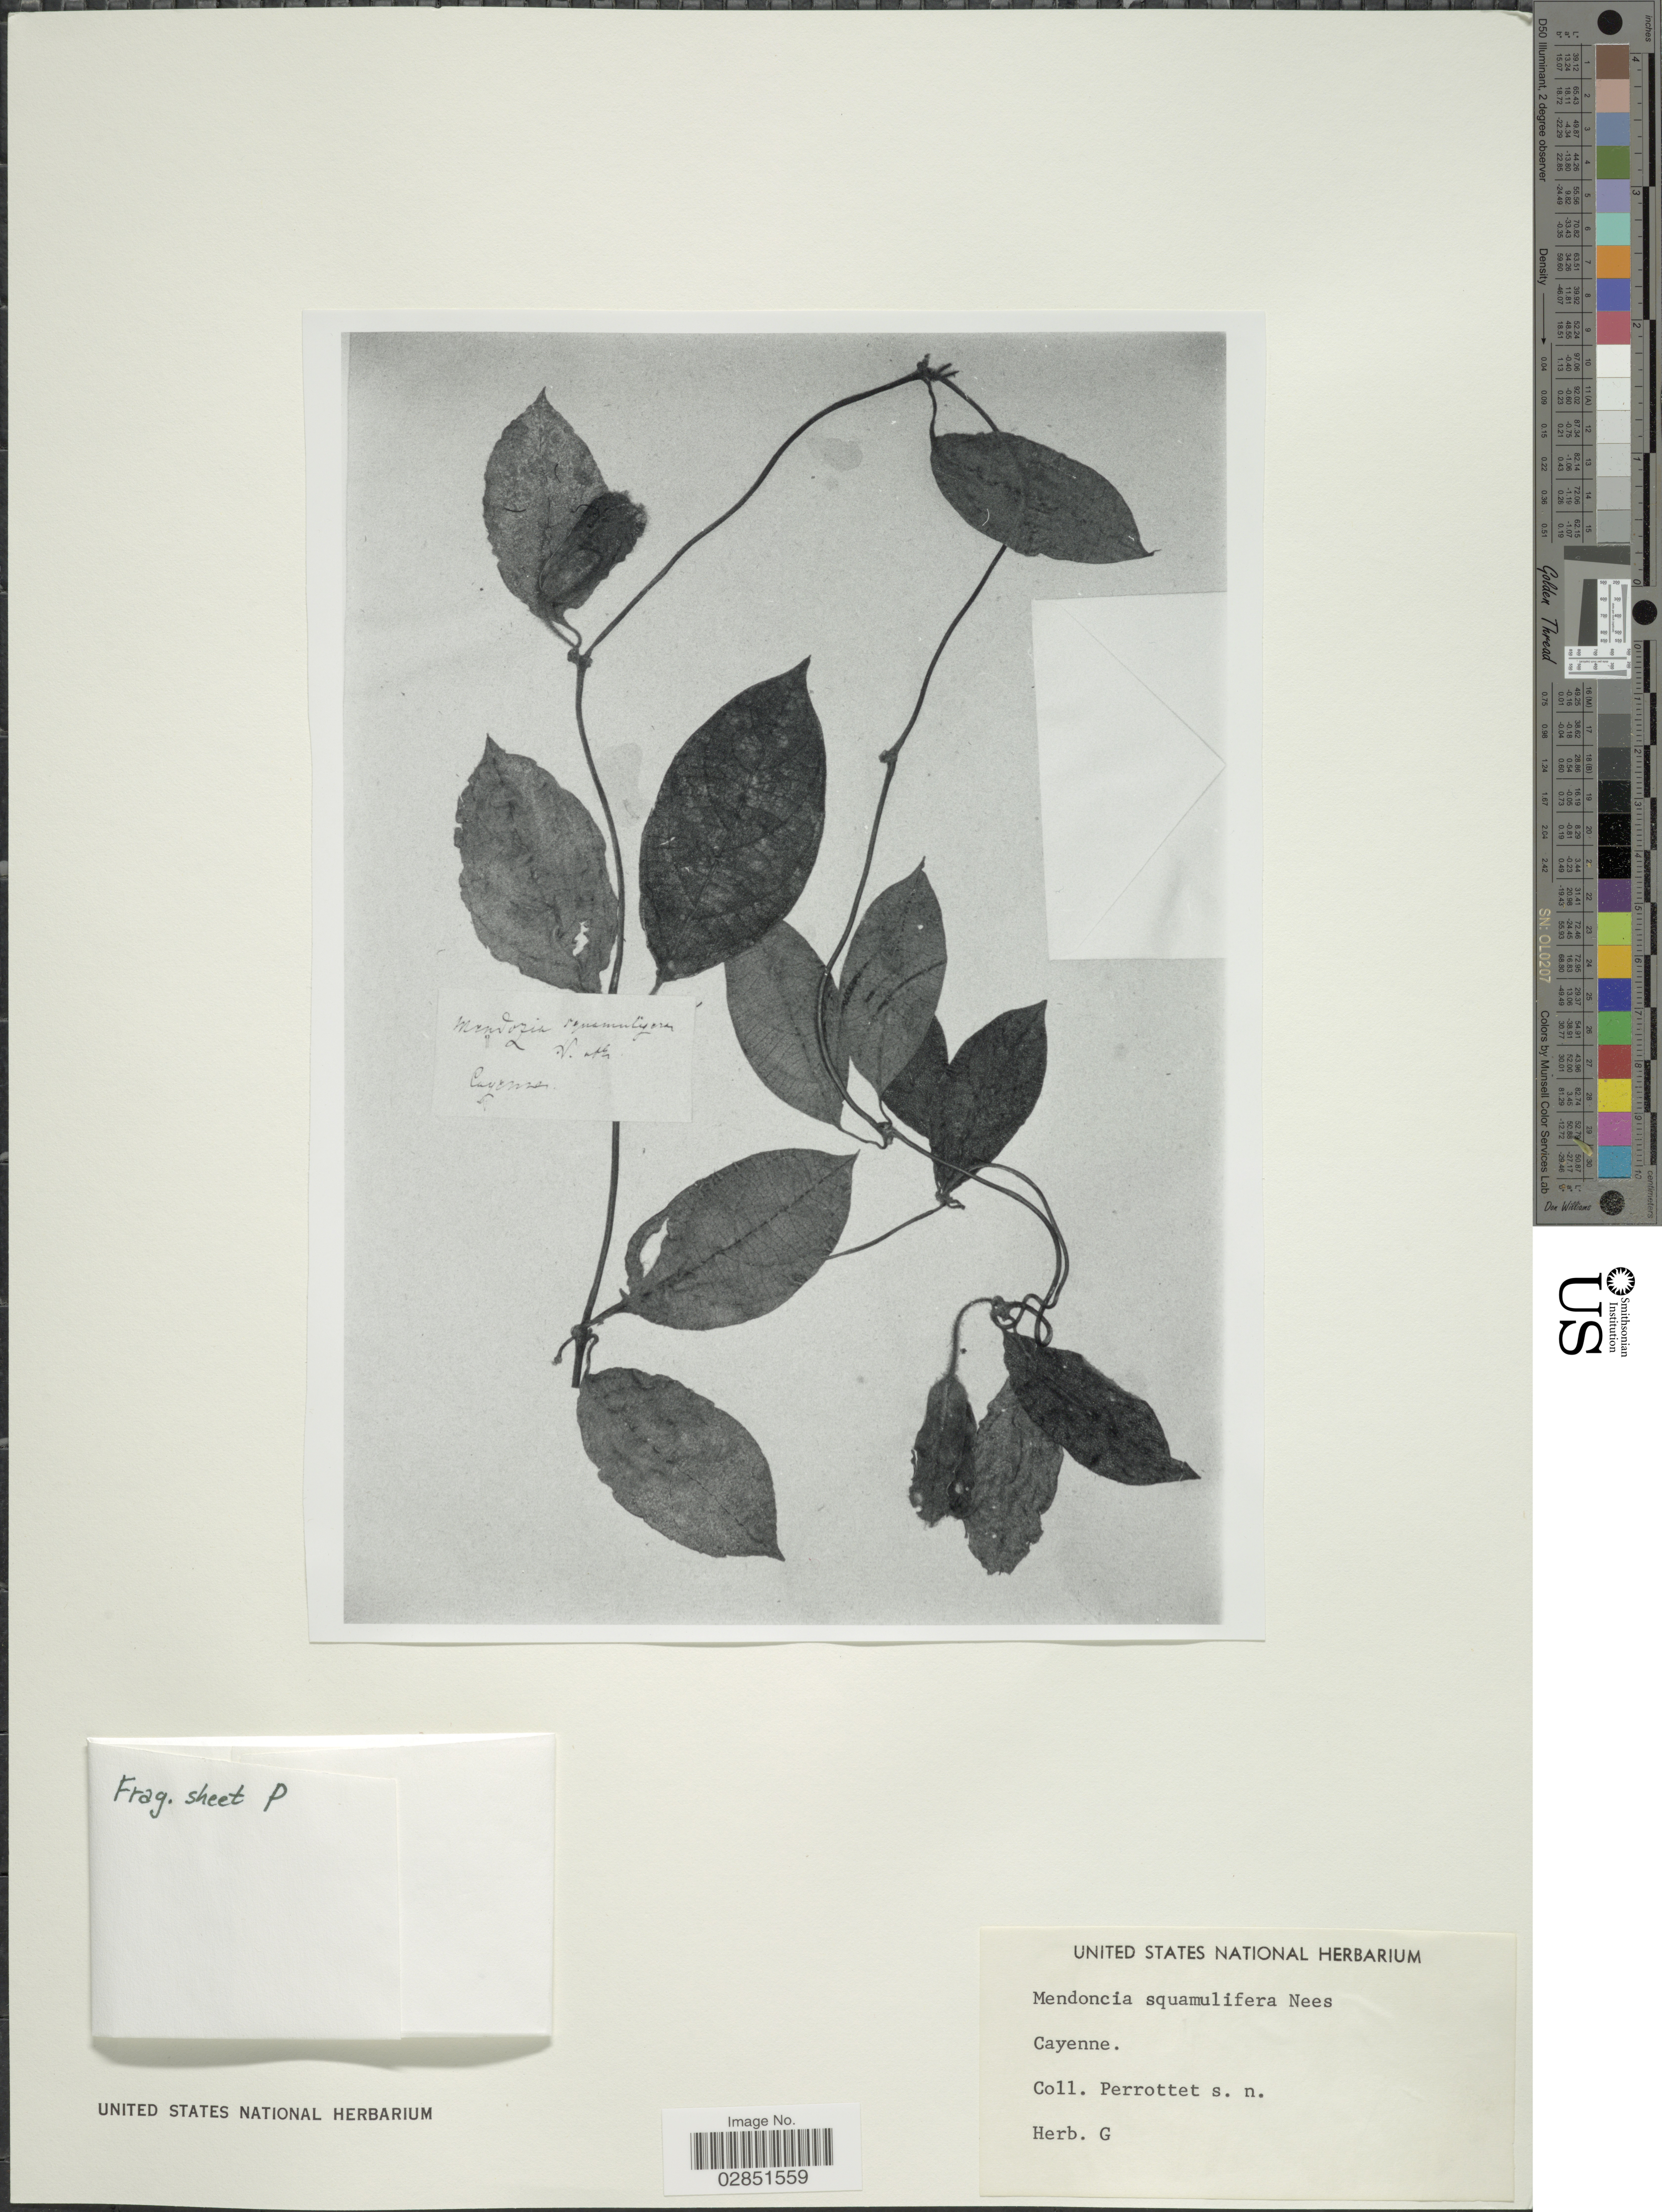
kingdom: Plantae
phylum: Tracheophyta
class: Magnoliopsida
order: Lamiales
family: Acanthaceae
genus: Mendoncia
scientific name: Mendoncia squamuligera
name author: Nees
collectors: Perrottet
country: French Guiana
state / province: Cayenne